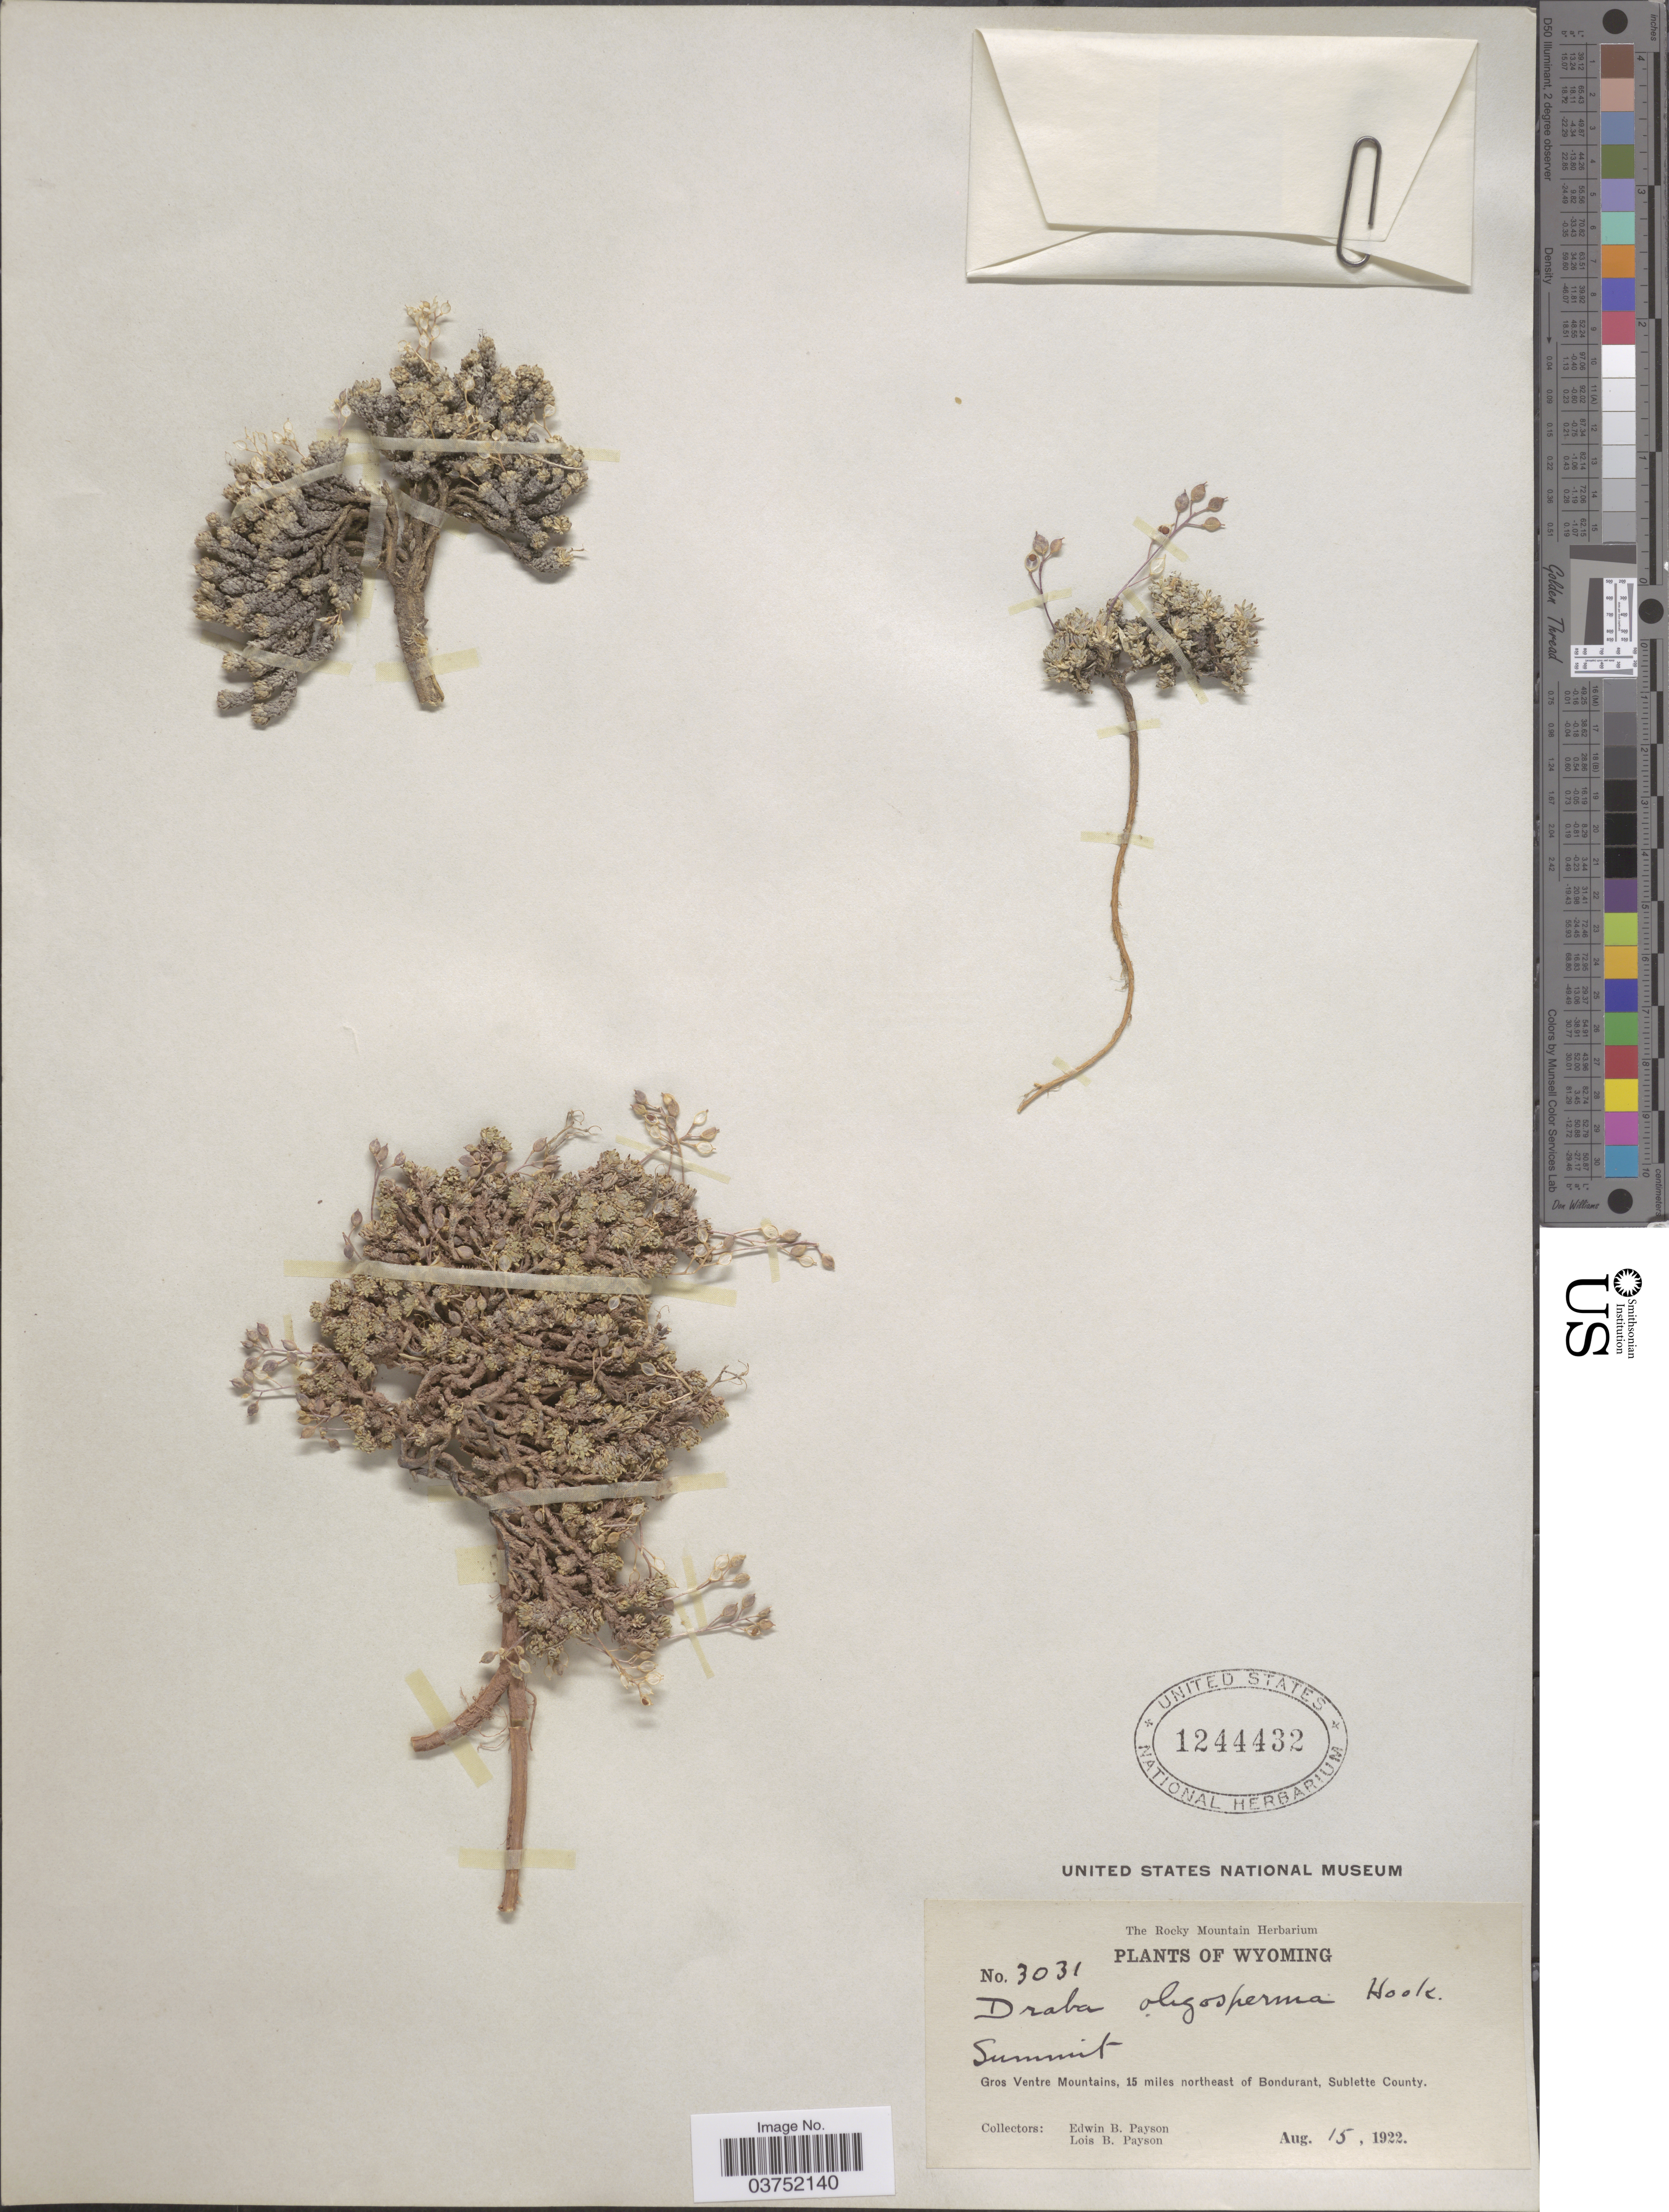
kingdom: Plantae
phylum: Tracheophyta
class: Magnoliopsida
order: Brassicales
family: Brassicaceae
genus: Draba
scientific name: Draba oligosperma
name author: Hook.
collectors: E. B. Payson & L. Payson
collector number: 3031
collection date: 1922-08-15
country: United States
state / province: Wyoming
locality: Summit. Gros Ventre Mountains, 15 miles northeast of Bondurant, Sublette County.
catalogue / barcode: US 1244432